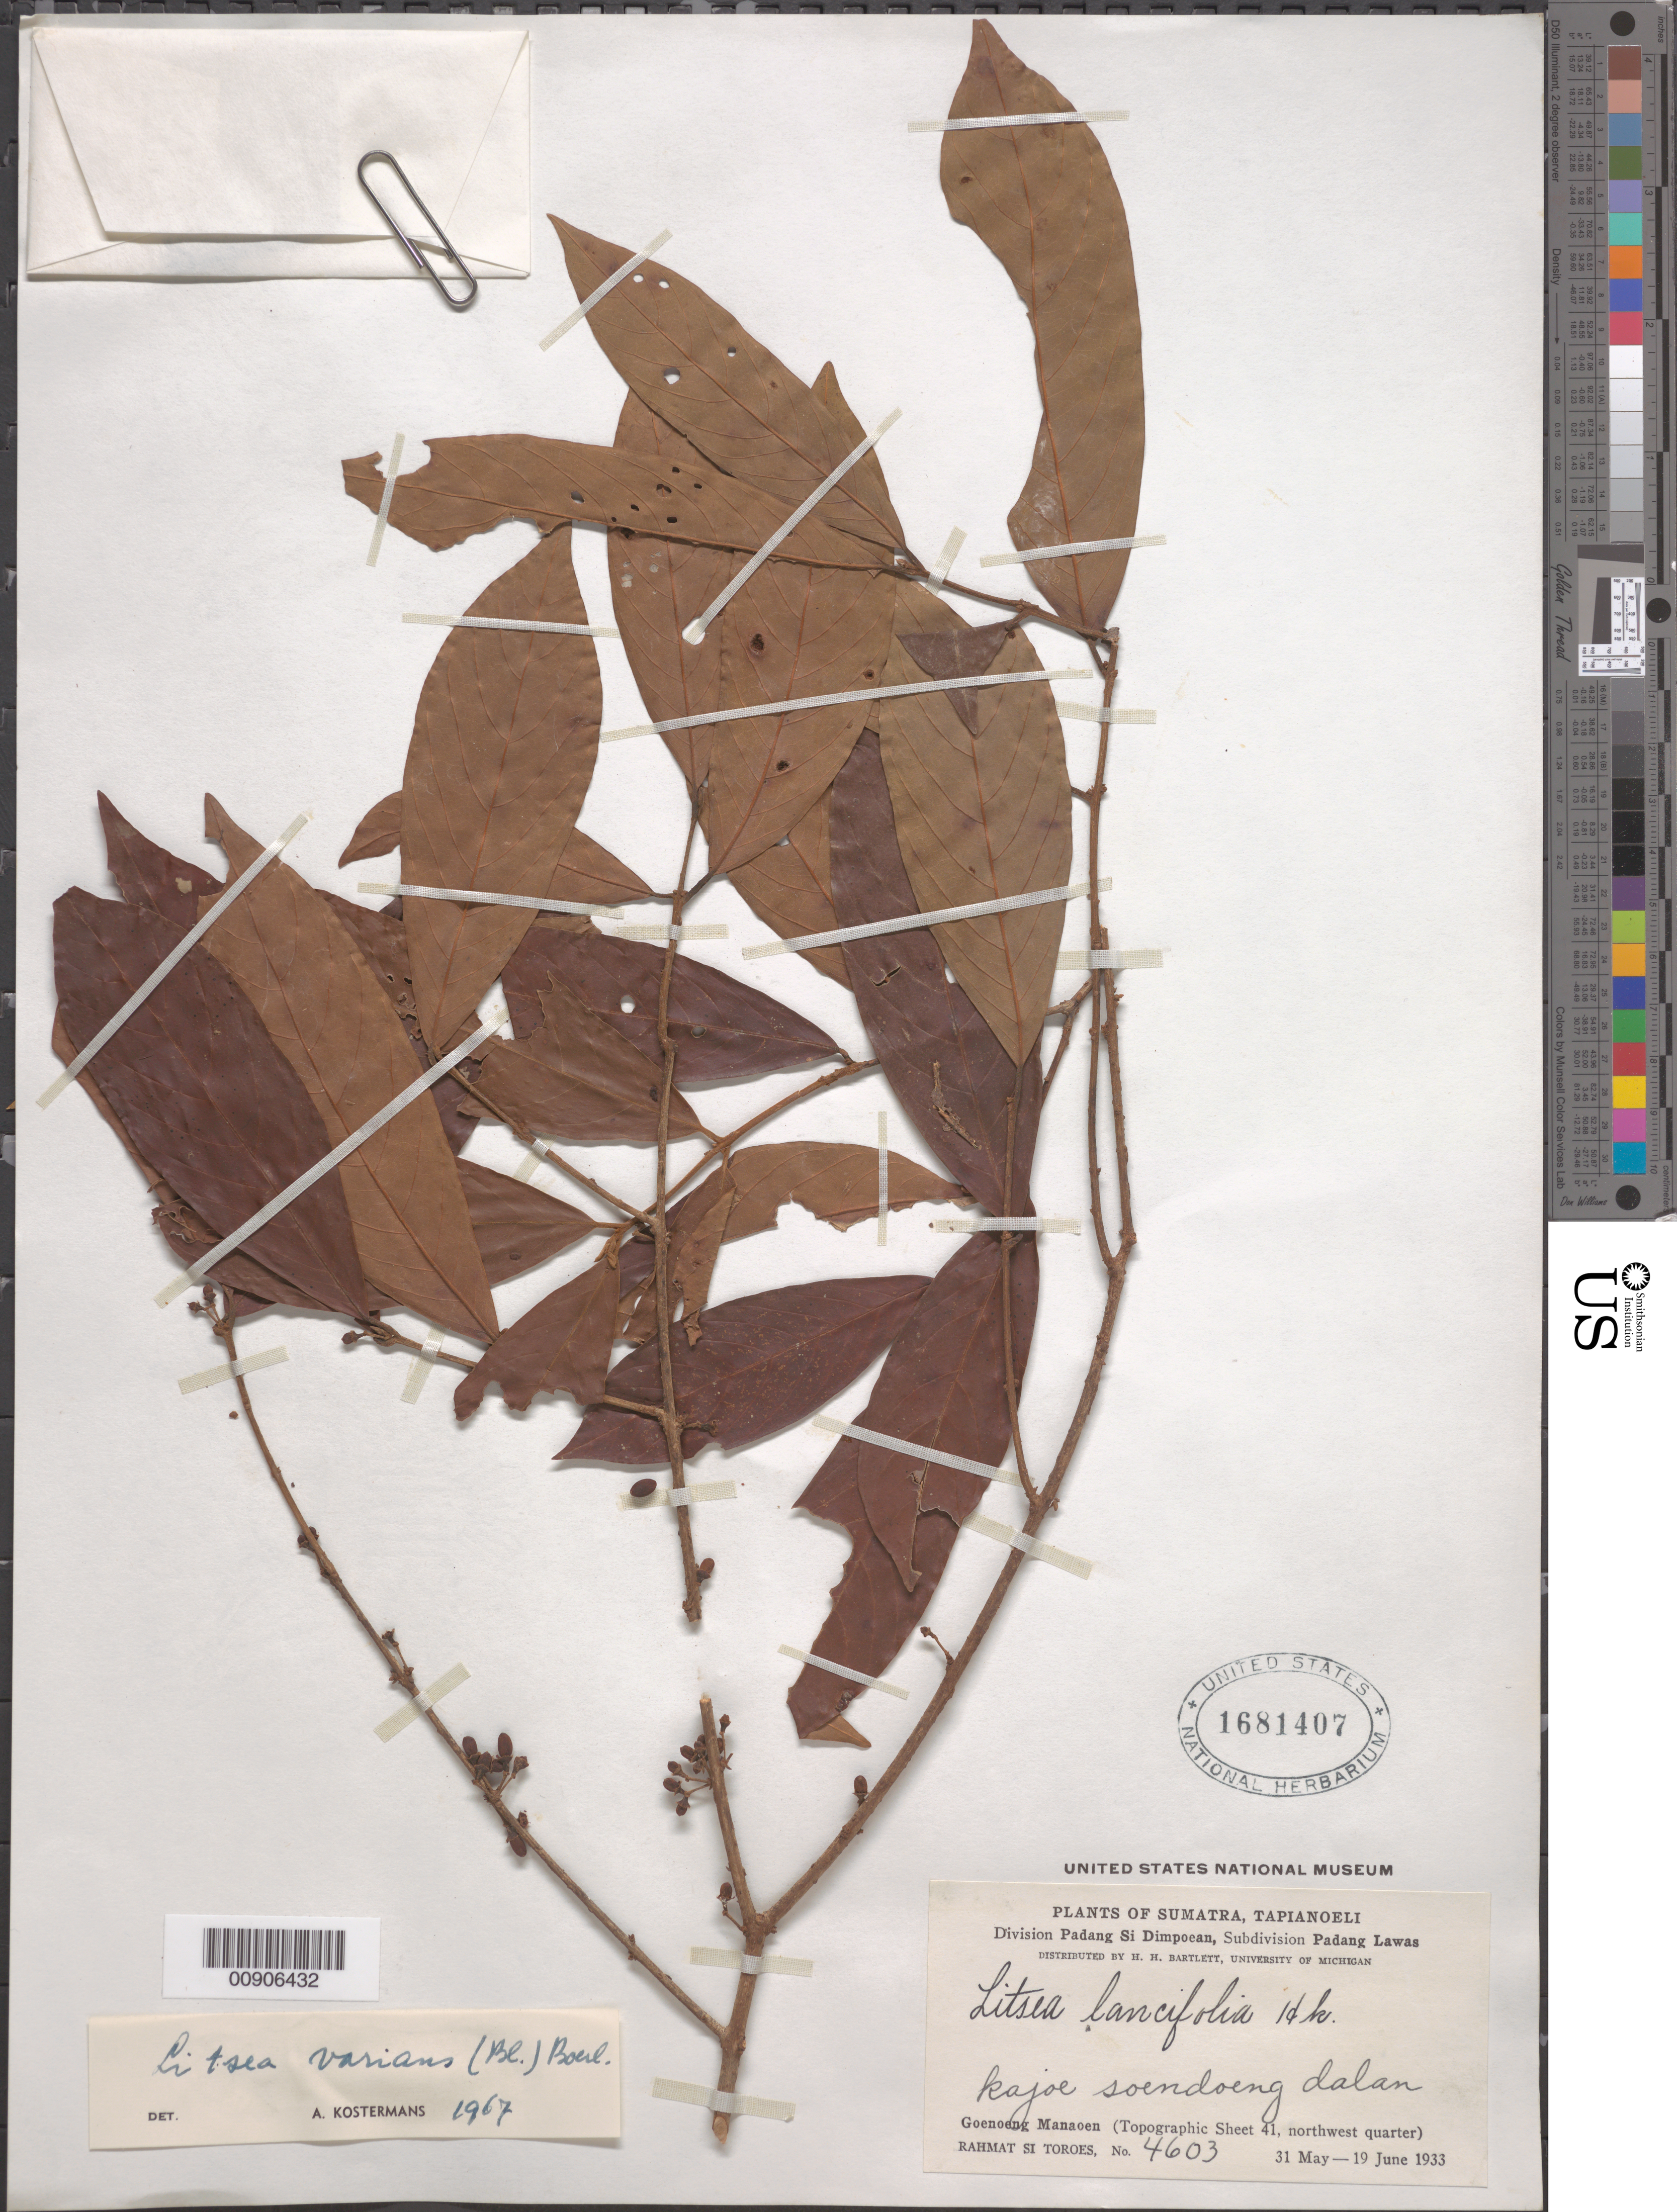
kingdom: Plantae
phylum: Tracheophyta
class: Magnoliopsida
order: Laurales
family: Lauraceae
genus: Litsea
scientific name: Litsea varians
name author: (Blume) Boerl.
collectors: Rahmat Si Boeea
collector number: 4603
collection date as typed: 31 May 1933 to 19 Jun 1933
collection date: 1933-05-31/1933-06-19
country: Indonesia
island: Sumatra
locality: Goenoeng Manaoen (Topographic Sheet 41, NW quarter)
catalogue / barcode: US 1681407